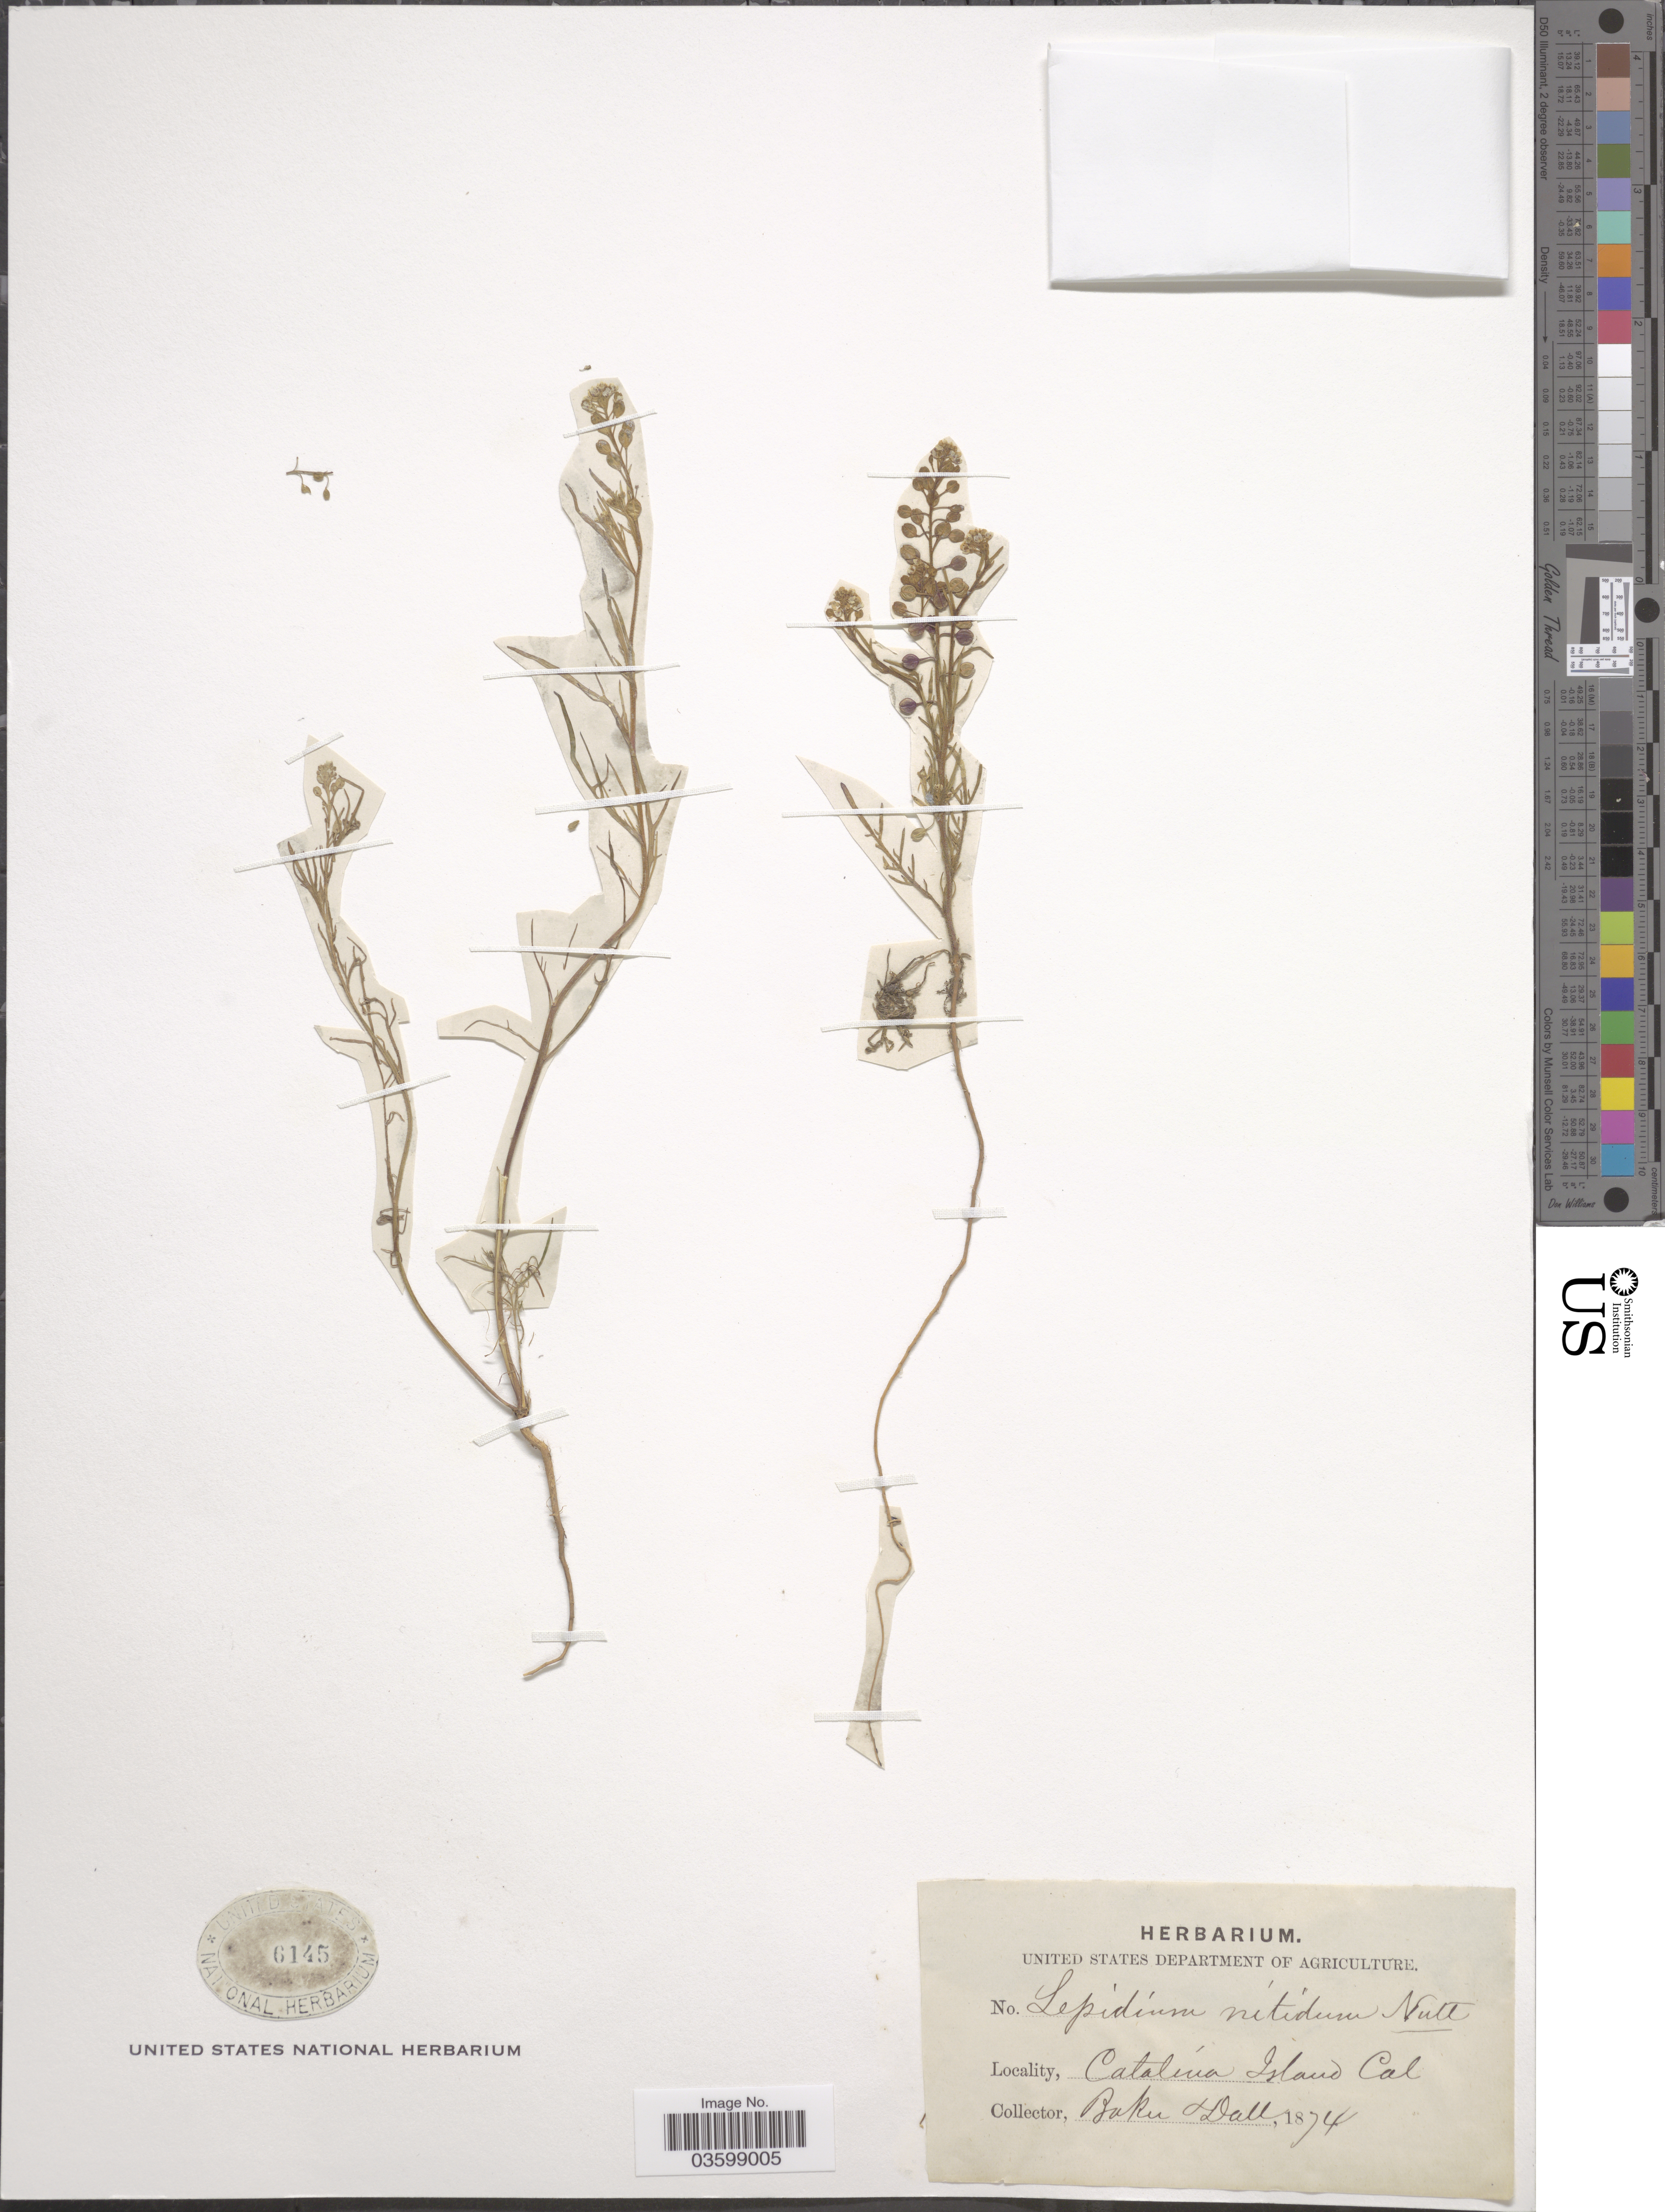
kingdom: Plantae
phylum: Tracheophyta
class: Magnoliopsida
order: Brassicales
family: Brassicaceae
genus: Lepidium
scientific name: Lepidium nitidum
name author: Nutt.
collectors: -- Baker & -. Dall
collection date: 1874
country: United States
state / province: California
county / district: Los Angeles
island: Santa Catalina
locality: Catalina Island.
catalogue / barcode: US 6145